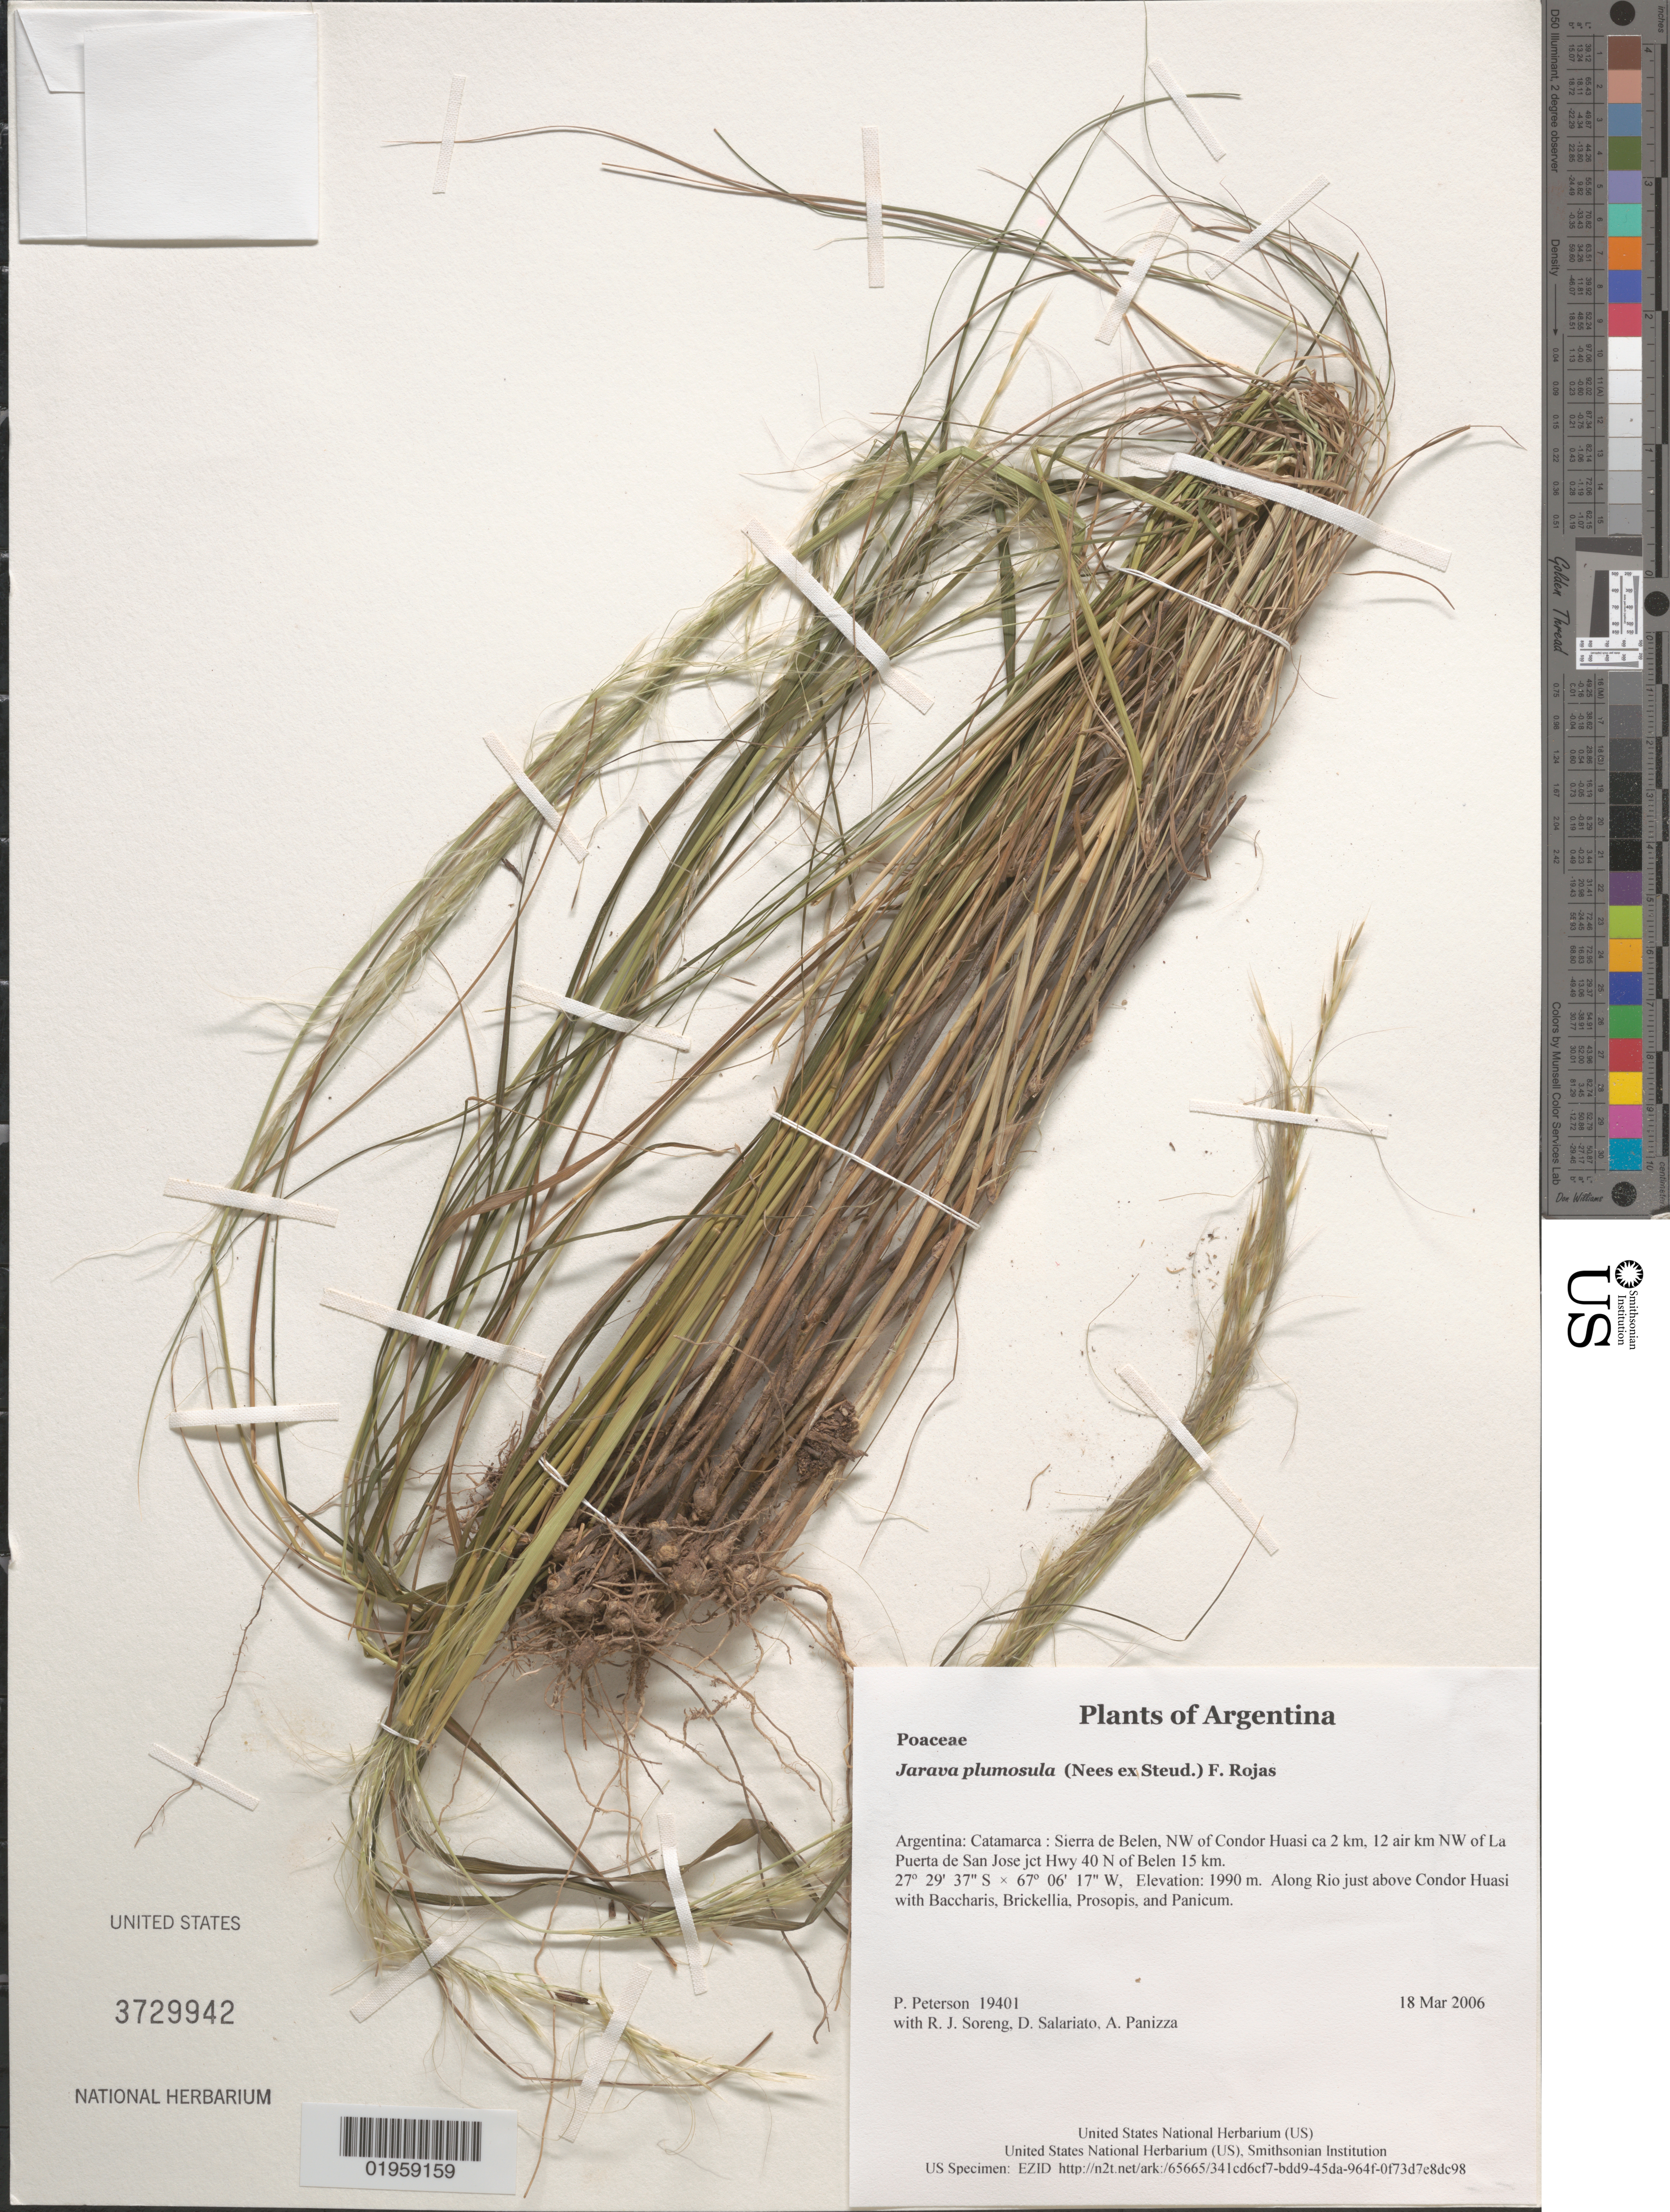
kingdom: Plantae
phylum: Tracheophyta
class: Liliopsida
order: Poales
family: Poaceae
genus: Jarava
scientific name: Jarava plumosula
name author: (Nees ex Steud.) F. Rojas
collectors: P. M. Peterson, R. J. Soreng, D. Salariato & A. Panizza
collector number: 19401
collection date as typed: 18 Mar 2006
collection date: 2006-03-18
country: Argentina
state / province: Catamarca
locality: Sierra de Belen, NW of Condor Huasi ca 2 km, 12 air km NW of La Puerta de San Jose jct Hwy 40 N of Belen 15 km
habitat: Along Rio just above Condor Huasi with Baccharis, Brickellia, Prosopis, and Panicum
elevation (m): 1990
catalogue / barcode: US 3729942